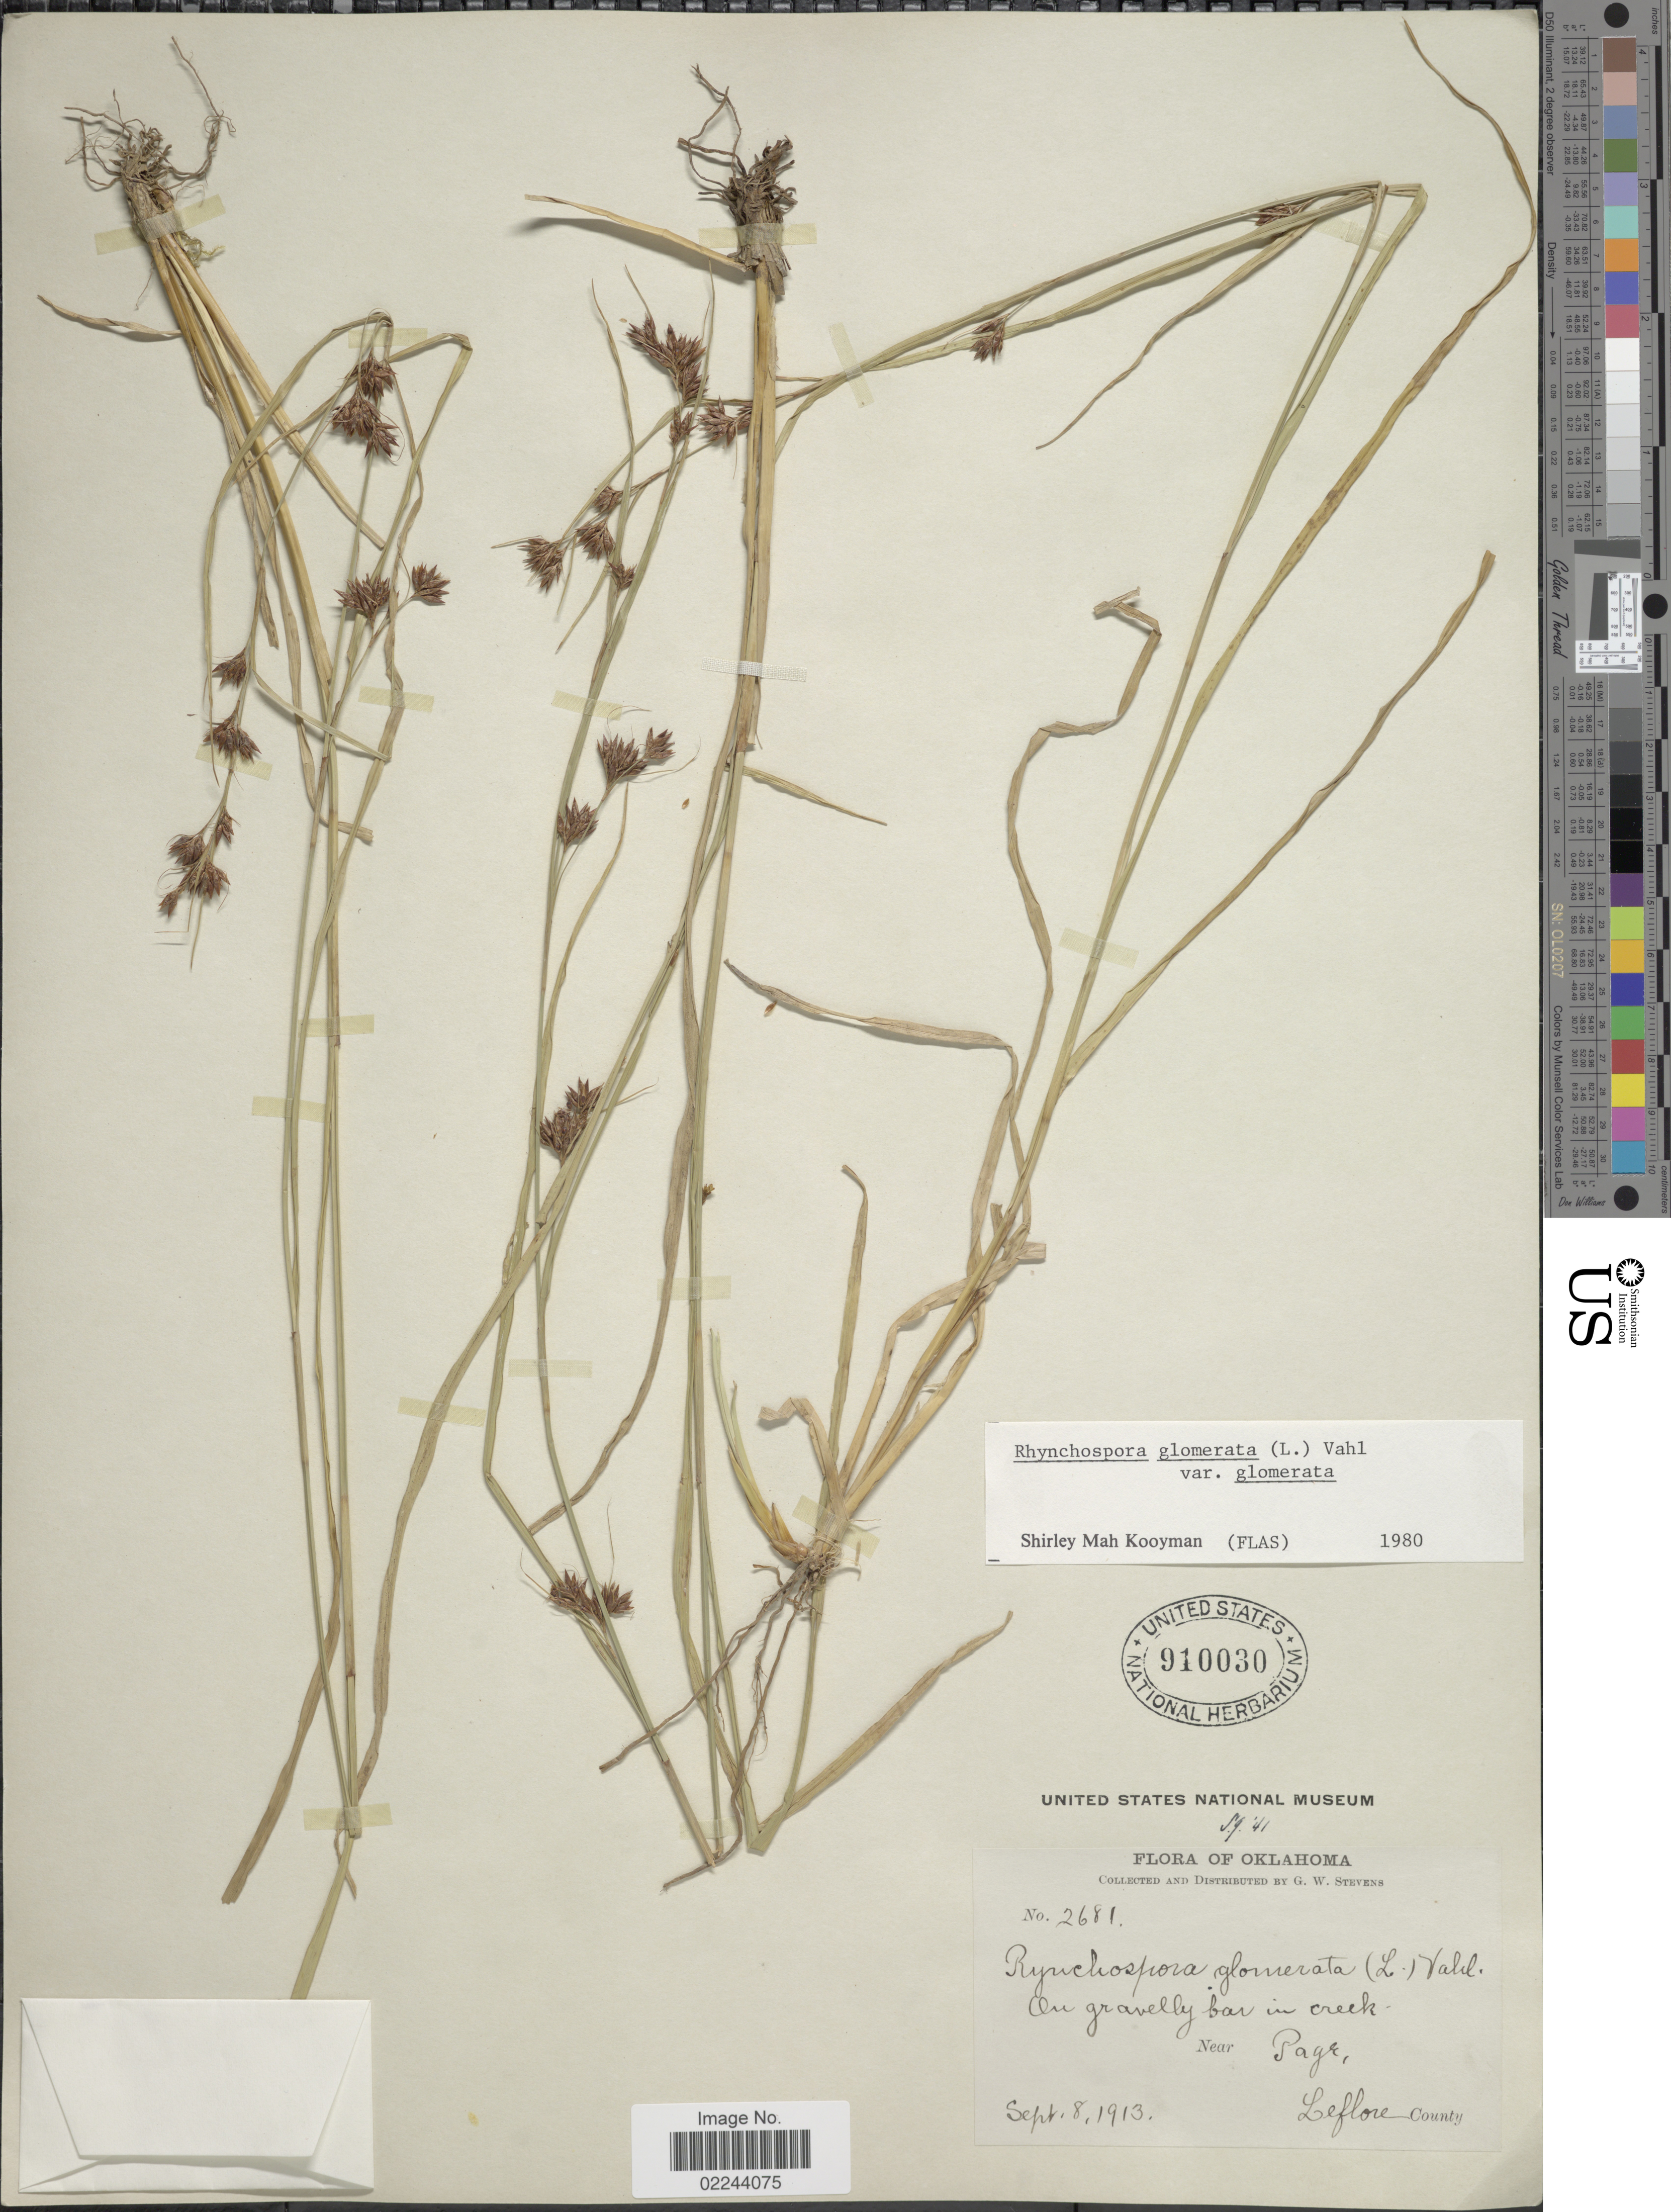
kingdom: Plantae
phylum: Tracheophyta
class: Liliopsida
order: Poales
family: Cyperaceae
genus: Rhynchospora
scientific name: Rhynchospora glomerata var. glomerata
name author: (L.) Vahl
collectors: G. W. Stevens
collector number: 2681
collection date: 1913-09-08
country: United States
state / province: Oklahoma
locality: Near Page, Leflore County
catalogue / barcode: US 910030